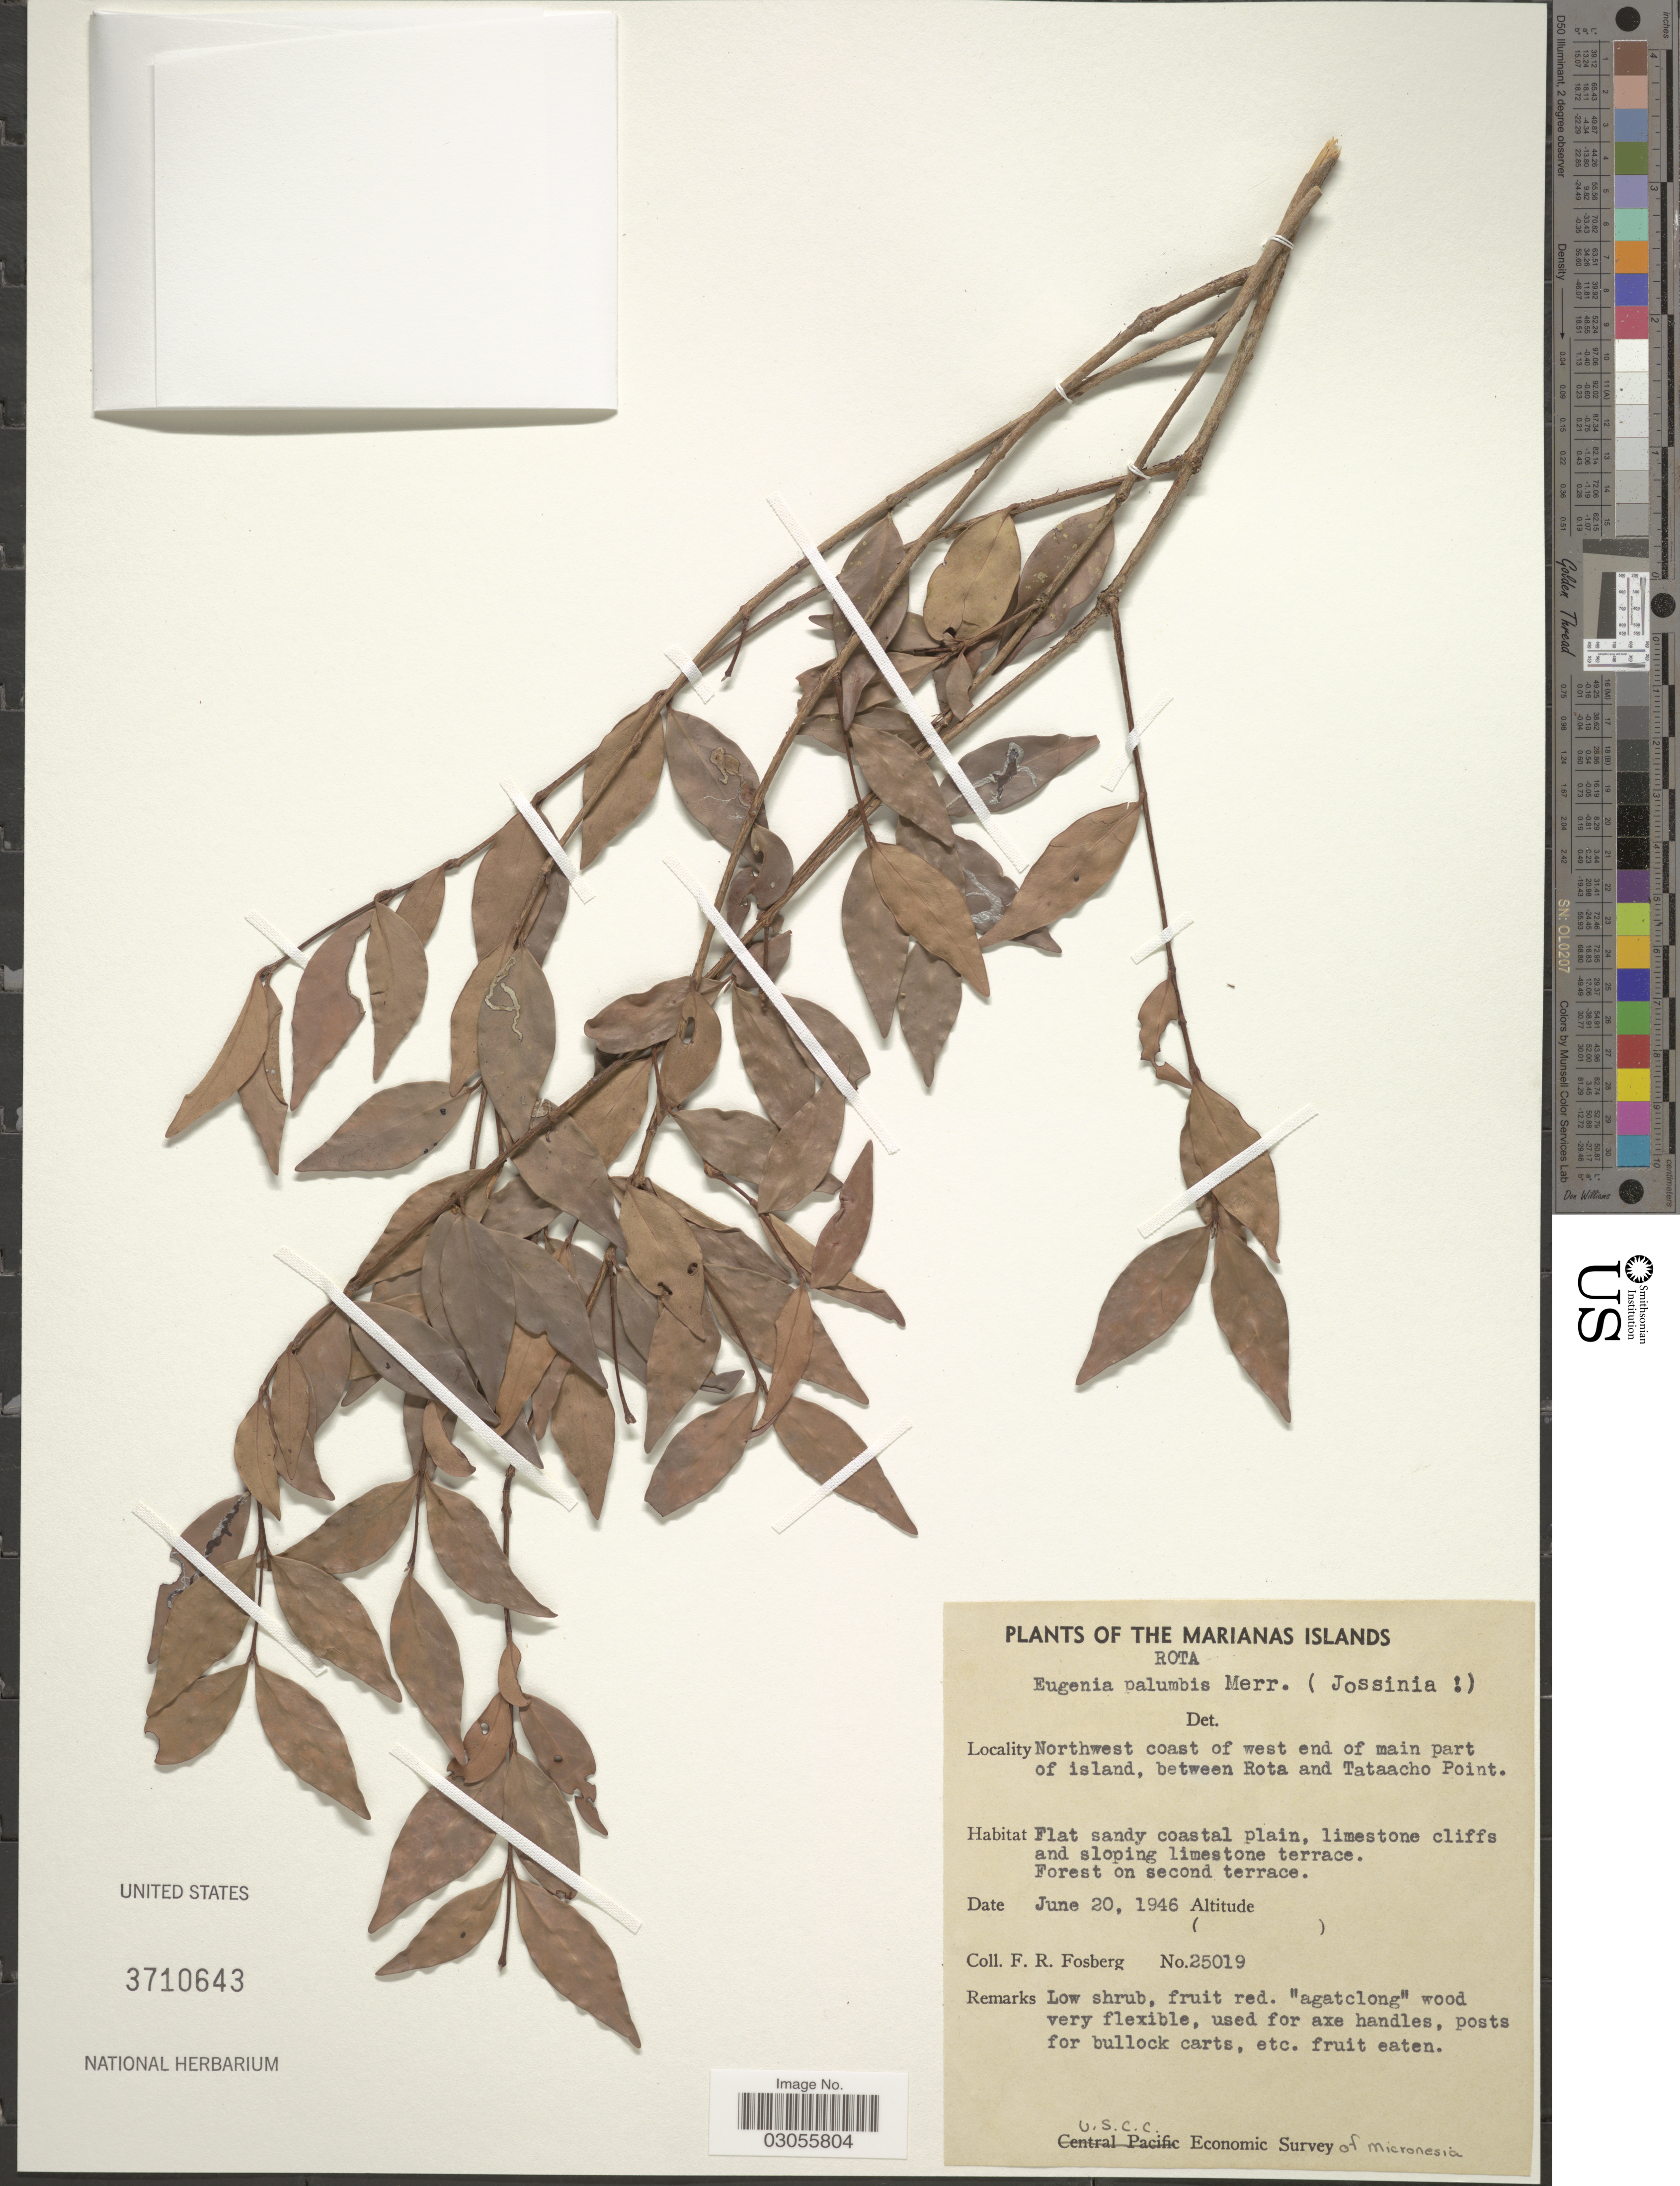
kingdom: Plantae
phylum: Tracheophyta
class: Magnoliopsida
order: Myrtales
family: Myrtaceae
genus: Eugenia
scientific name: Eugenia palumbis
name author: Merr.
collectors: F. R. Fosberg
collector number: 25019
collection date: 1946-06-20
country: Northern Mariana Islands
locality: Rota. Northwest coast of west end of main part of island, between Rota and Tataacho Point.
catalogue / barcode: US 3710643